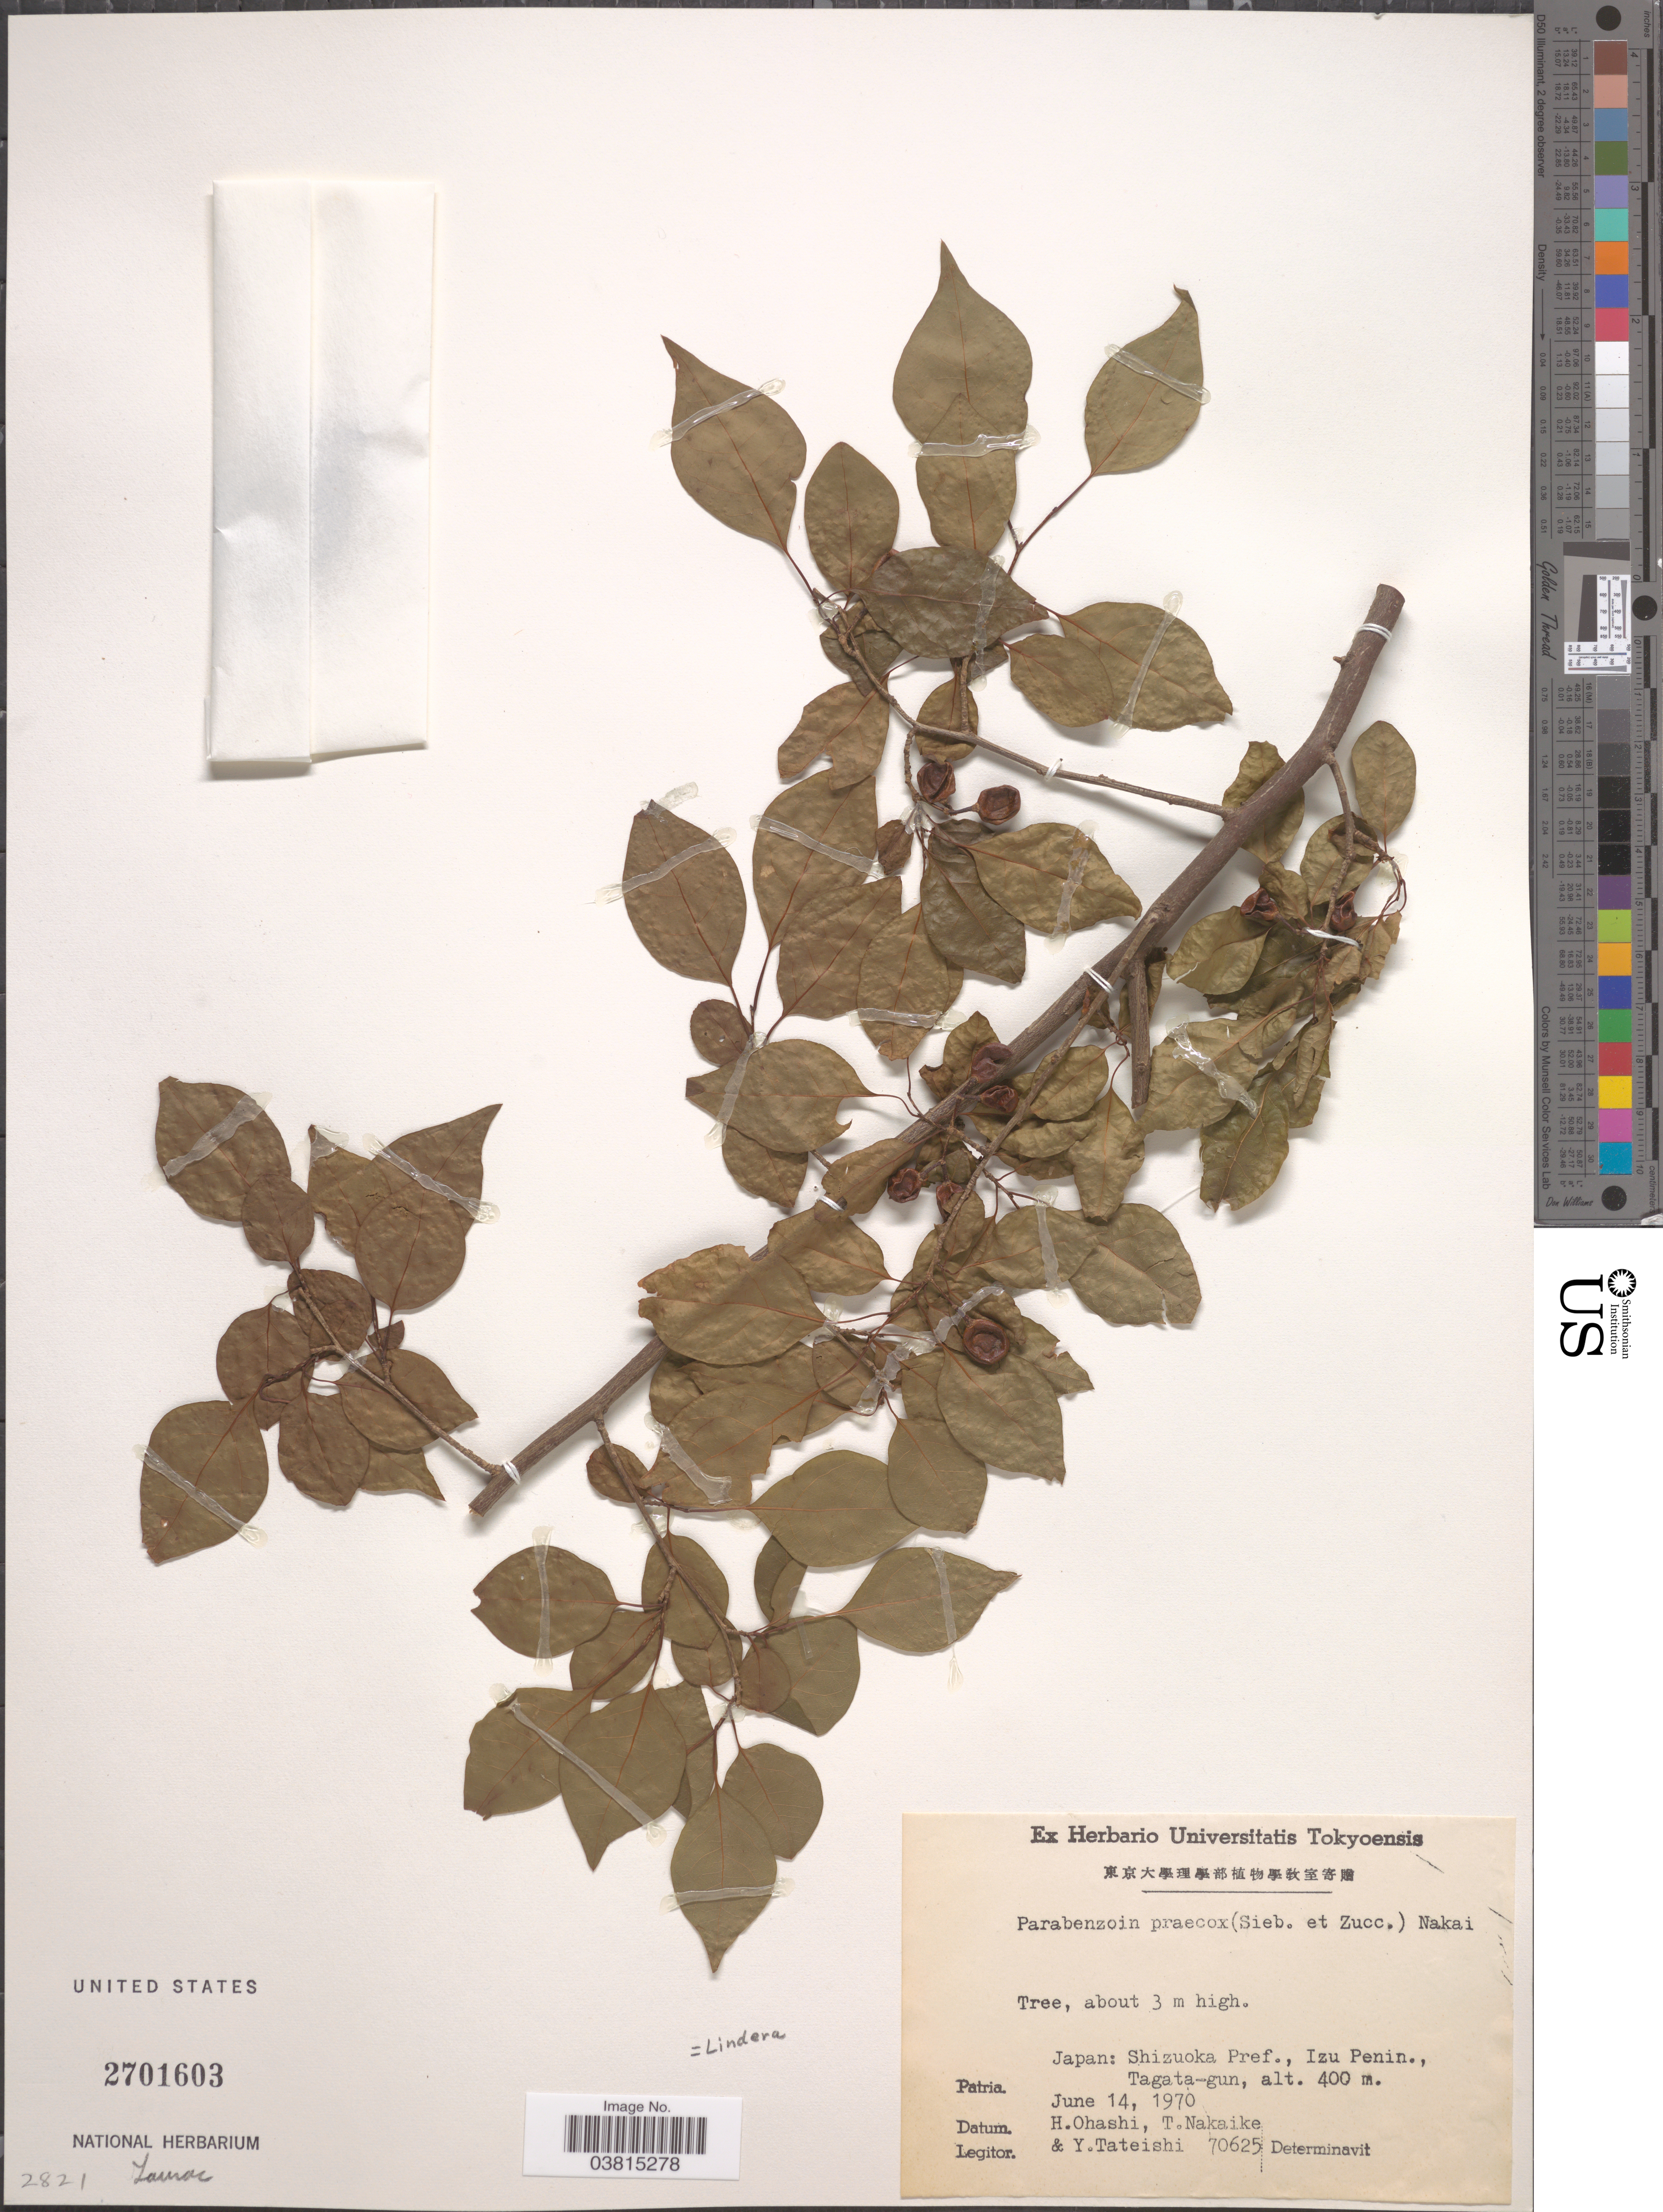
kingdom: Plantae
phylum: Tracheophyta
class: Magnoliopsida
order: Laurales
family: Lauraceae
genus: Lindera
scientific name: Lindera praecox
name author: (Siebold & Zucc.) Blume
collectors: H. Ohashi, T. Nakaike & Y. Tateishi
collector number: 70625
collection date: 1970-06-14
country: Japan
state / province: Sizuoka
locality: Shizuola Pref., Izu Penin., Tagata-gun.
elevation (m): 400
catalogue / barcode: US 2701603